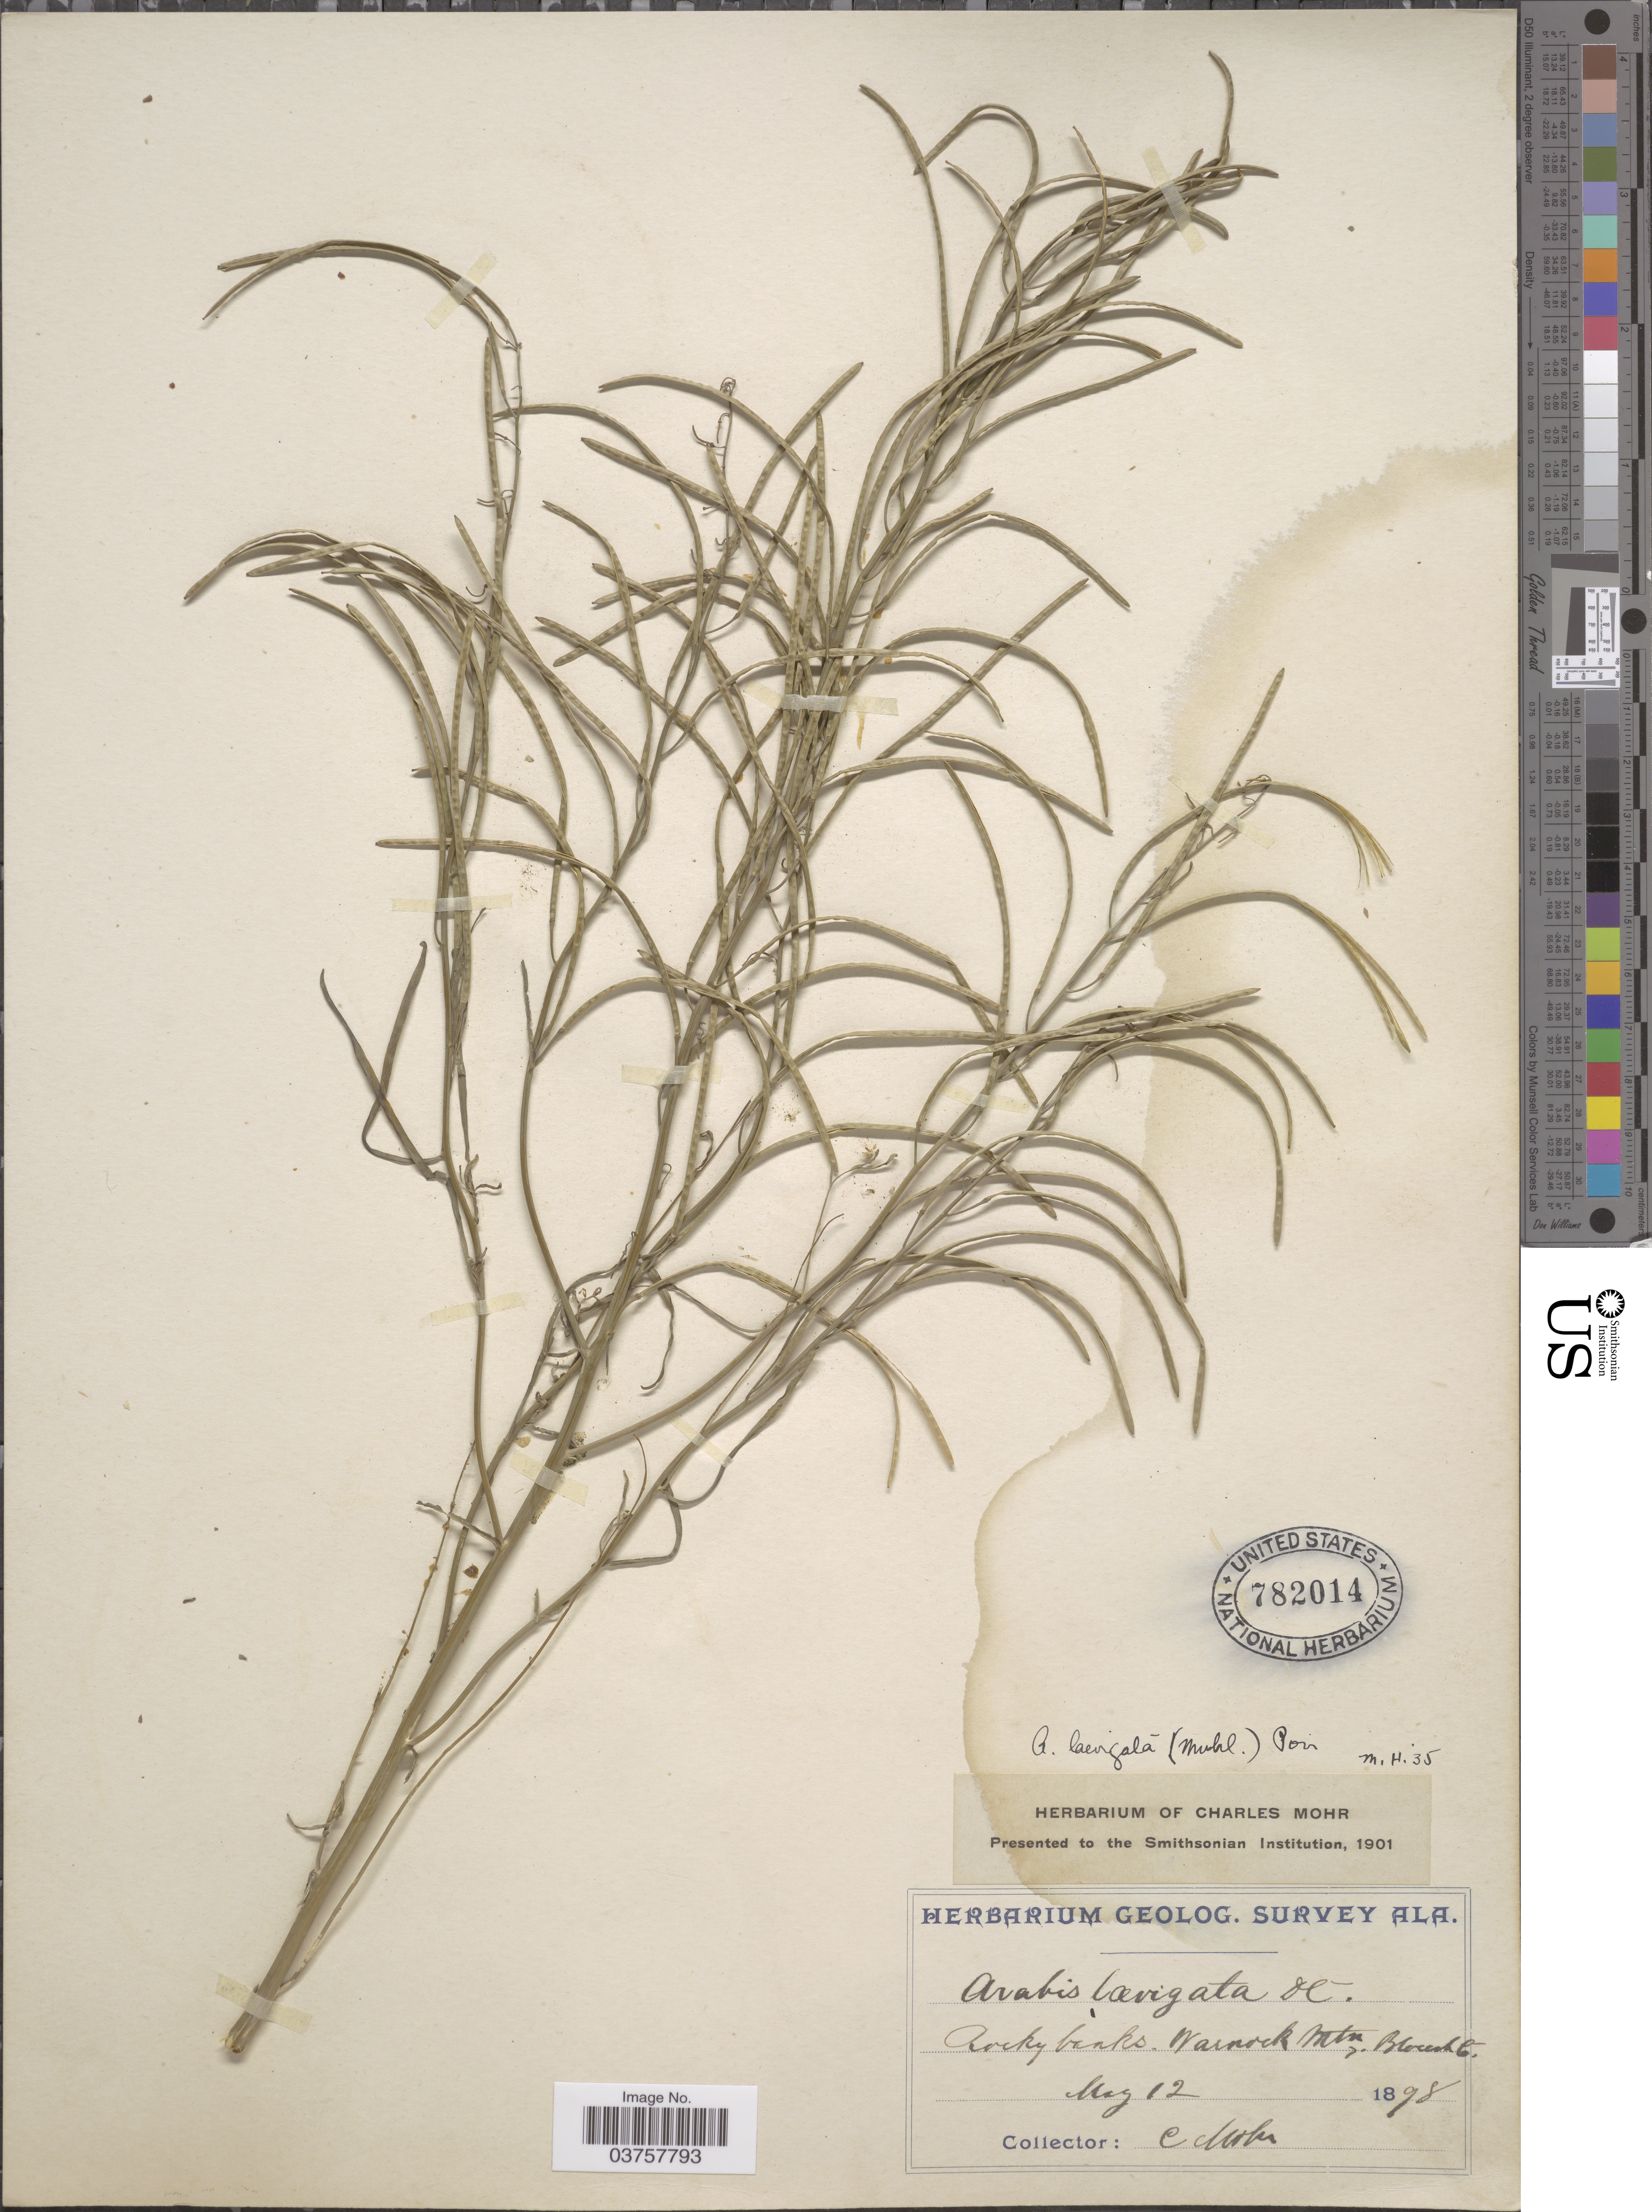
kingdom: Plantae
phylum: Tracheophyta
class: Magnoliopsida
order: Brassicales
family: Brassicaceae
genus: Arabis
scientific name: Arabis laevigata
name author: (Muhl. ex Willd.) Poir.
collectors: C. T. Mohr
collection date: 1898-05-12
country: United States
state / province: Alabama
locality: Rocky banks. Warnock Mtn., Blount Co.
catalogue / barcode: US 782014